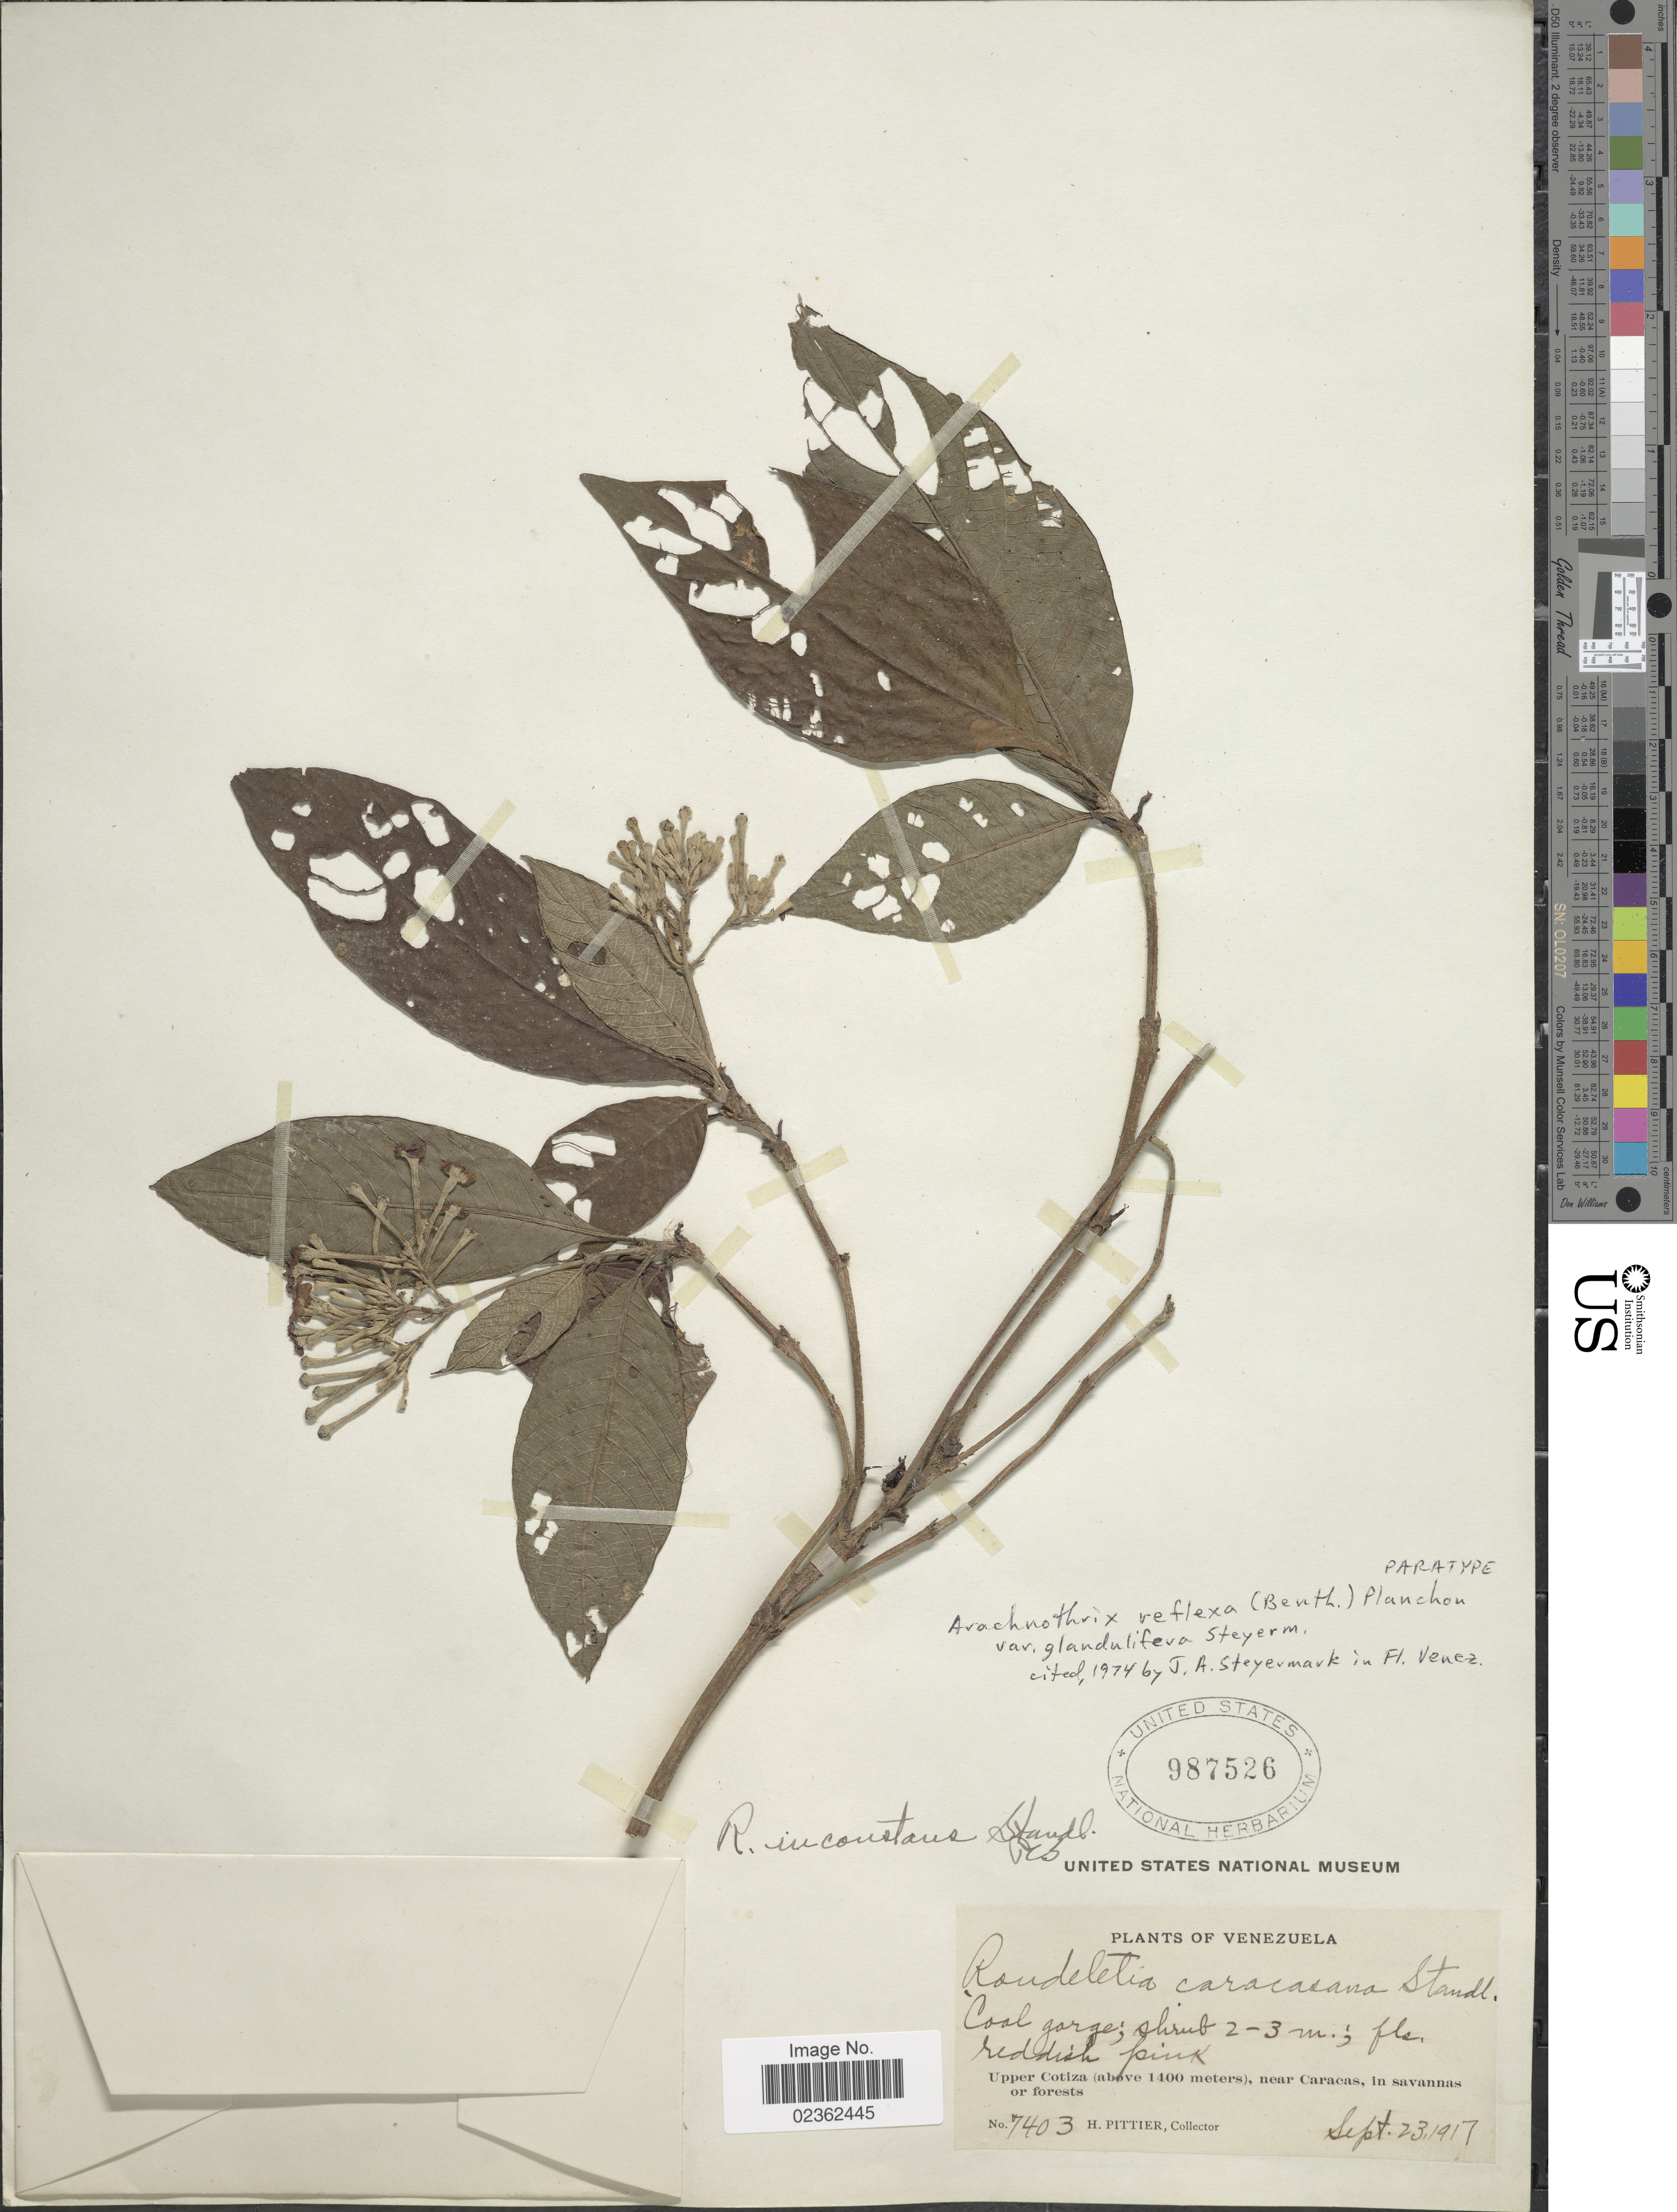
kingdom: Plantae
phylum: Tracheophyta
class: Magnoliopsida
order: Gentianales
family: Rubiaceae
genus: Arachnothryx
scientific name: Arachnothryx reflexa var. glandulifera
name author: Steyerm.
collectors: H. F. Pittier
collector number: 7403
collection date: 1917-09-23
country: Venezuela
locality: Coal gorge, Upper Cotiza, near Caracas, in savannas or forests.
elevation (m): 1400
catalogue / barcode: US 987526